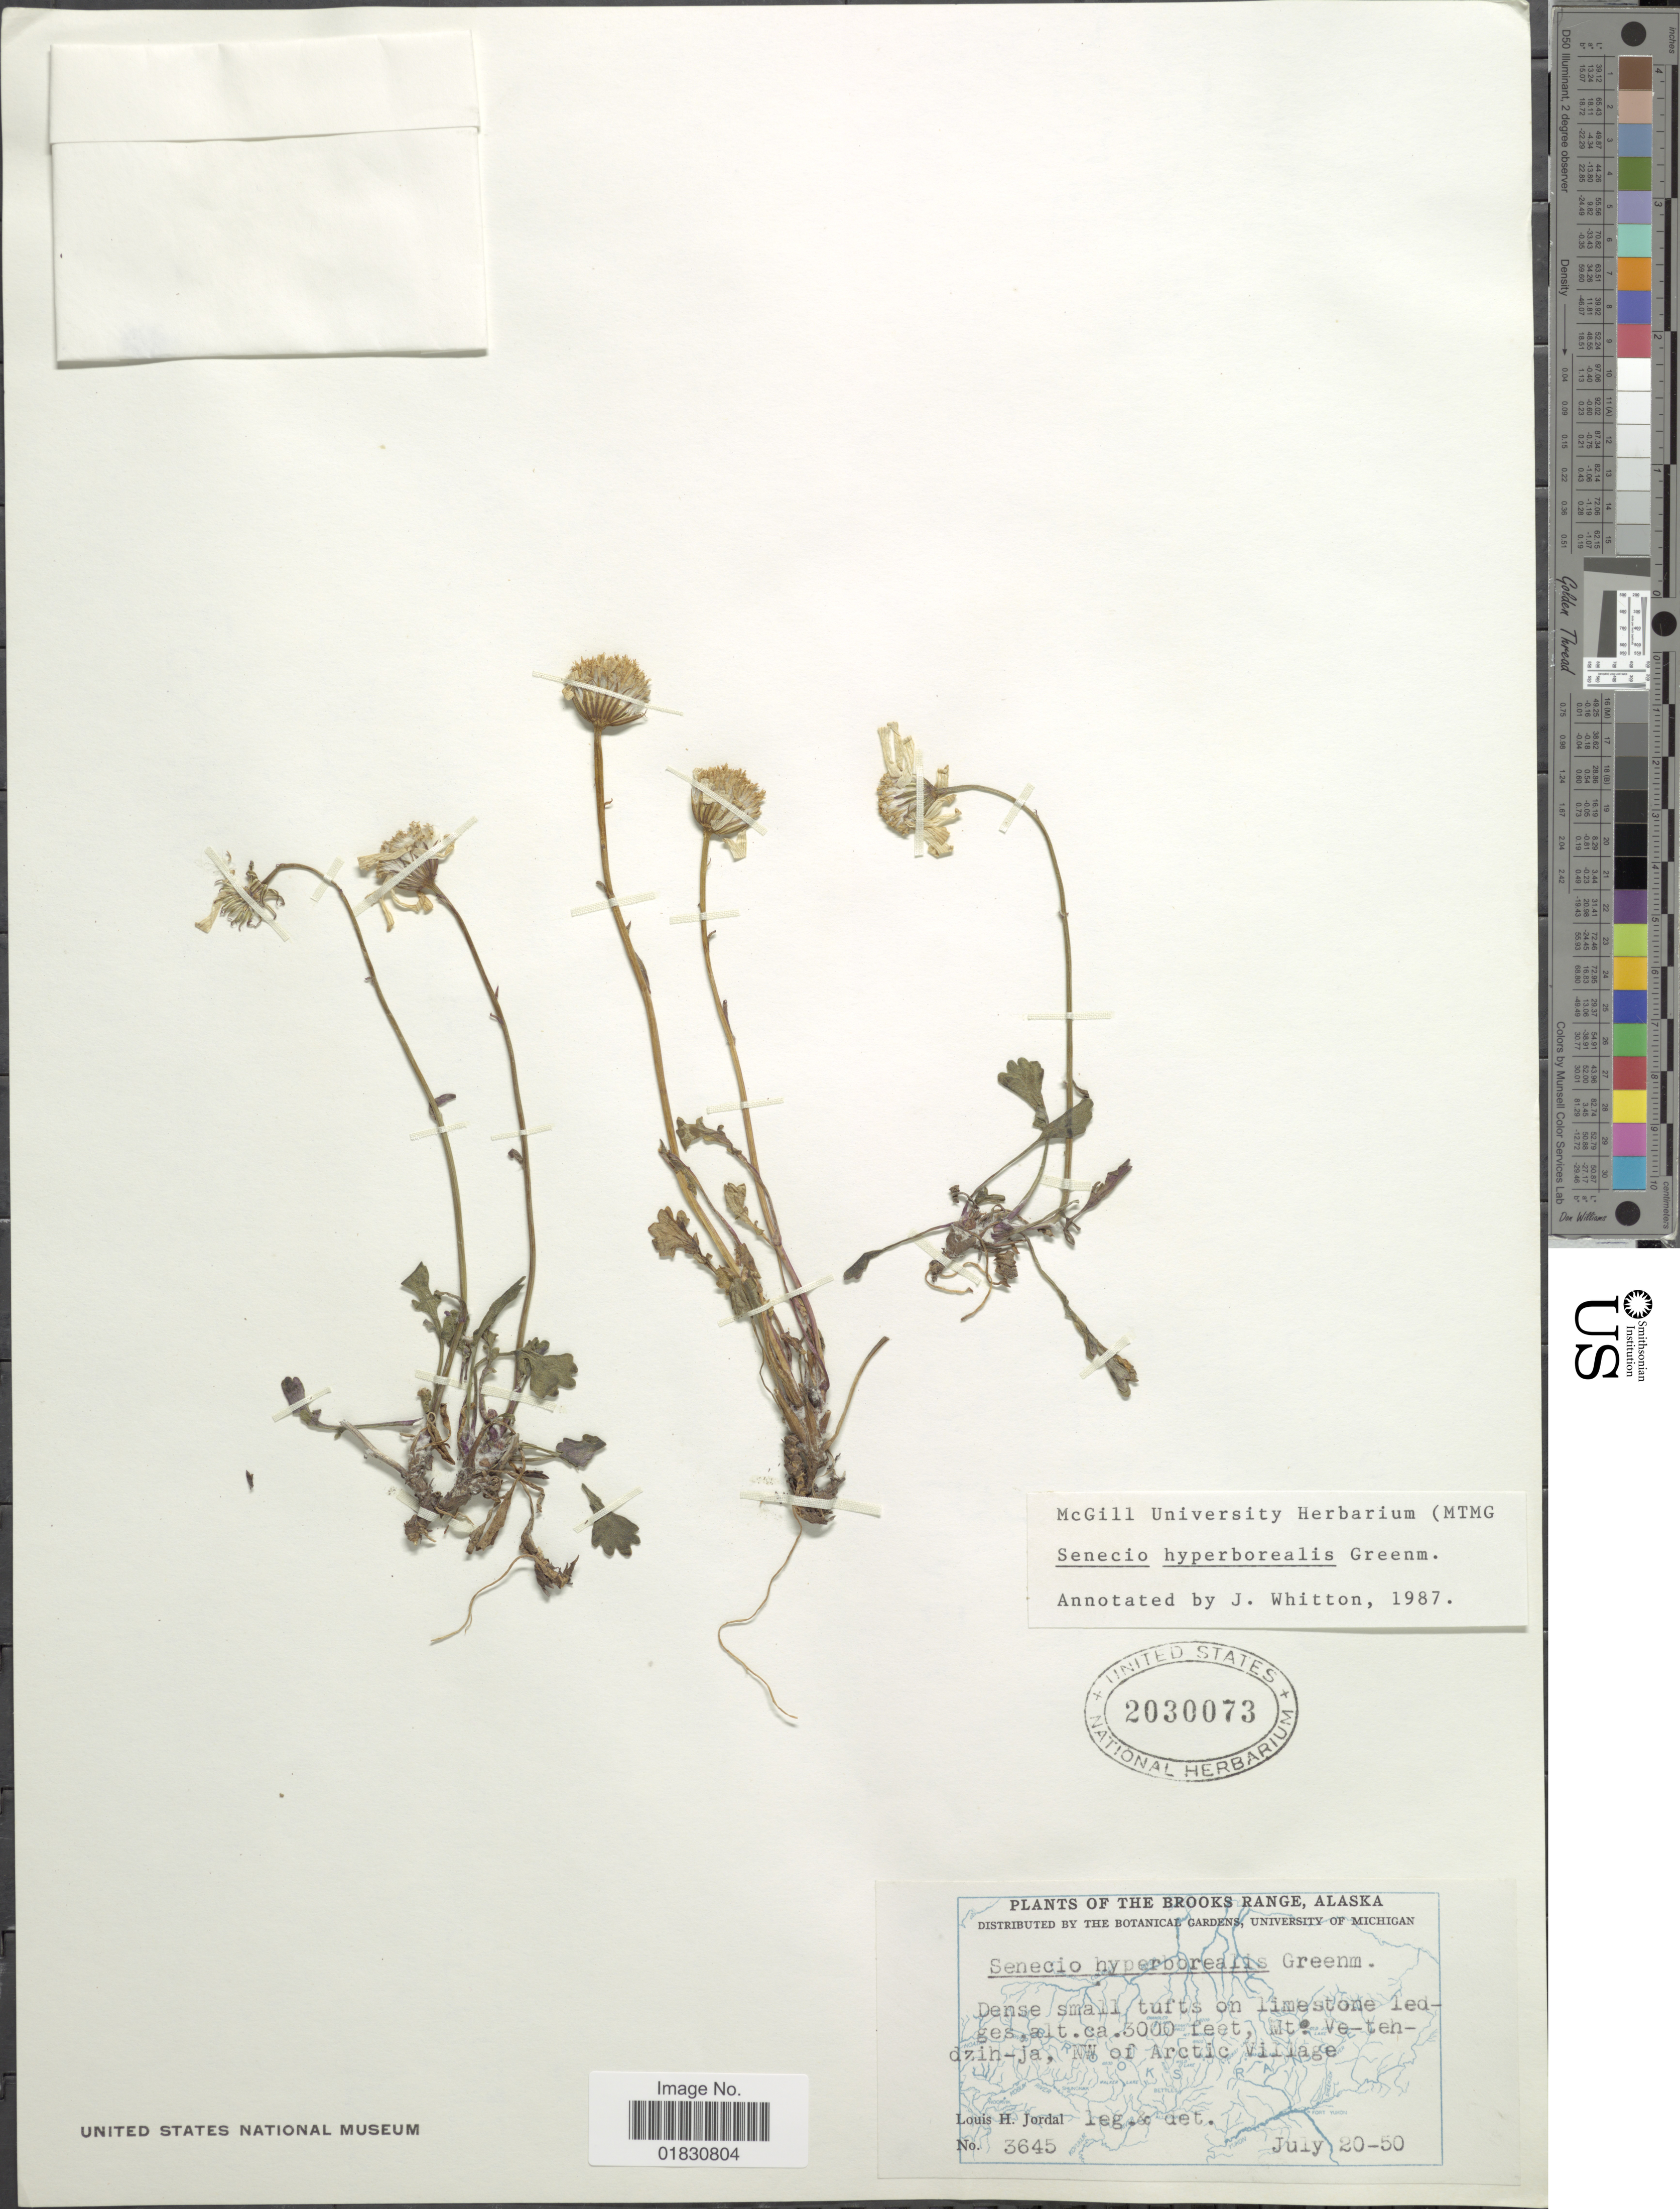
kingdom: Plantae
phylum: Tracheophyta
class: Magnoliopsida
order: Asterales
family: Asteraceae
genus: Packera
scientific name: Packera hyperborealis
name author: (Greene) Á. Löve & D. Löve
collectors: L. Jordal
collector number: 3645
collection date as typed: Transcribed d/m/y: 20/7/50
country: United States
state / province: Alaska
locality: The Brooks Range, Mt. Ve-ten-dzih-ja, NW of Arctic Village,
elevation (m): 914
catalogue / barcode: US 2030073